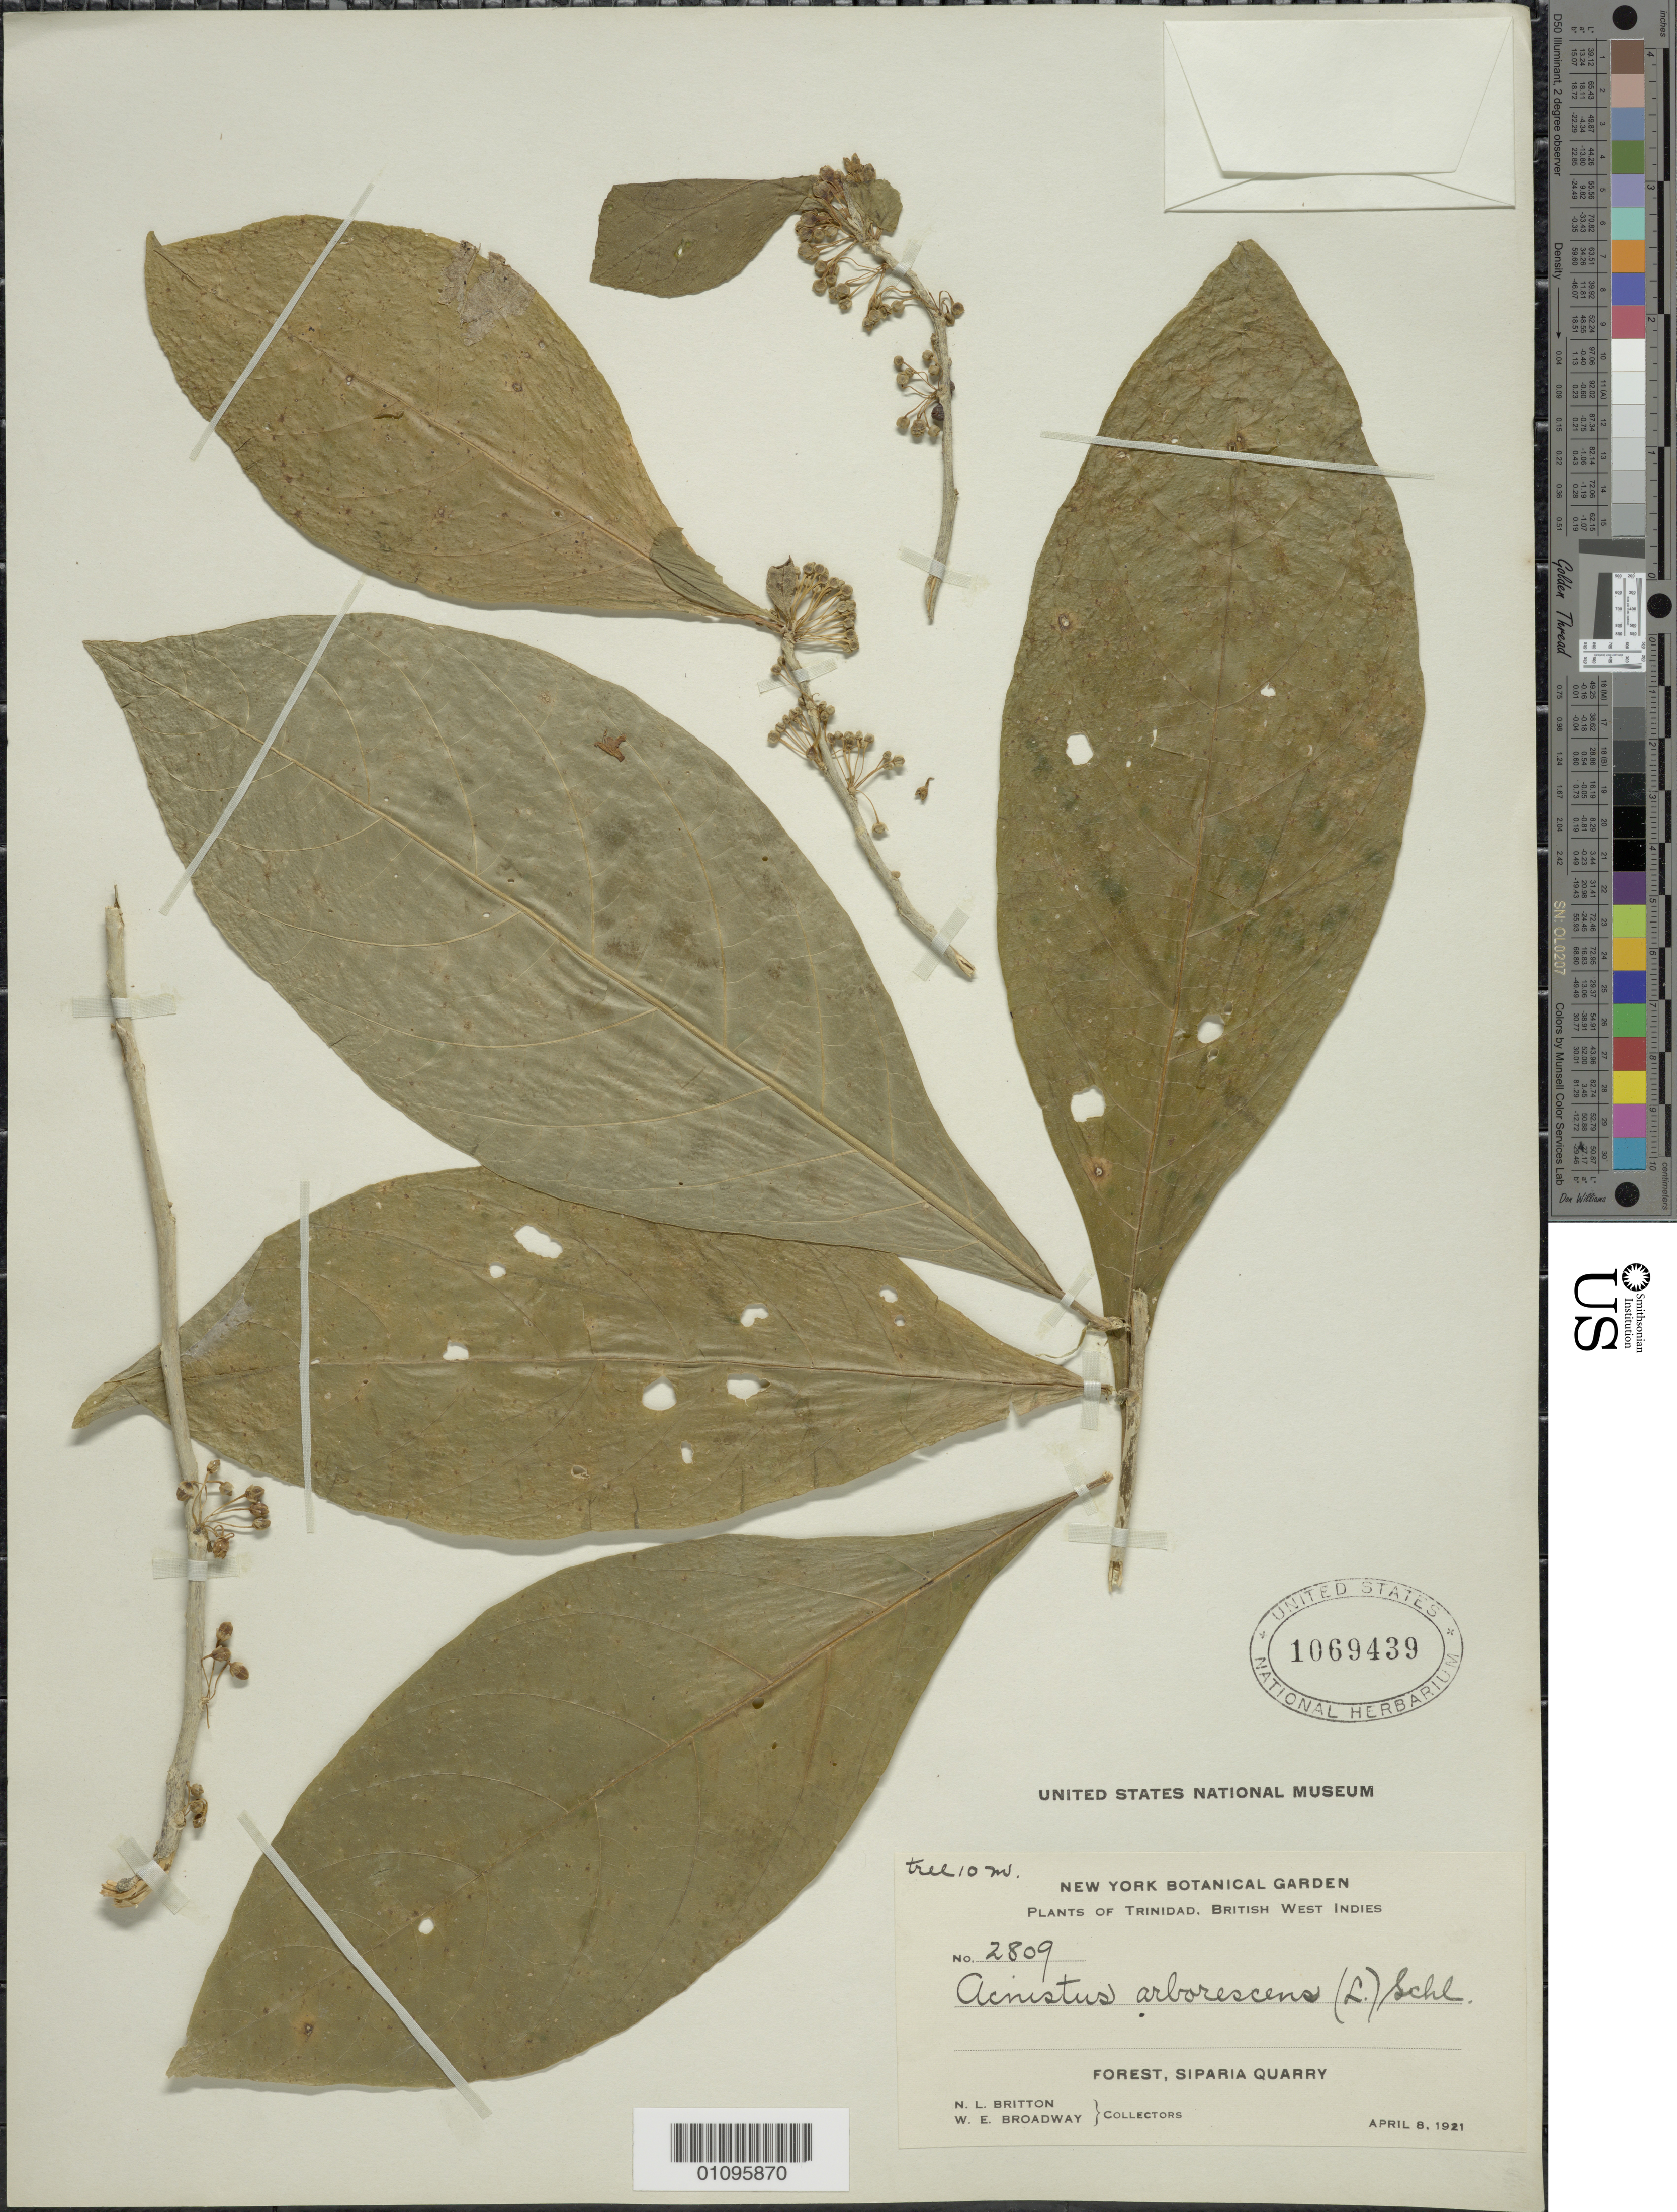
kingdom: Plantae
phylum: Tracheophyta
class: Magnoliopsida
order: Solanales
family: Solanaceae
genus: Acnistus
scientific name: Acnistus arborescens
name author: (L.) Schltdl.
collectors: N. Britton & W. E. Broadway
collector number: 2809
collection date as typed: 08 Apr 1921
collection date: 1921-04-08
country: Trinidad and Tobago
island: Trinidad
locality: Siparia Quarry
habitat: Forest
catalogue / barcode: US 1069439